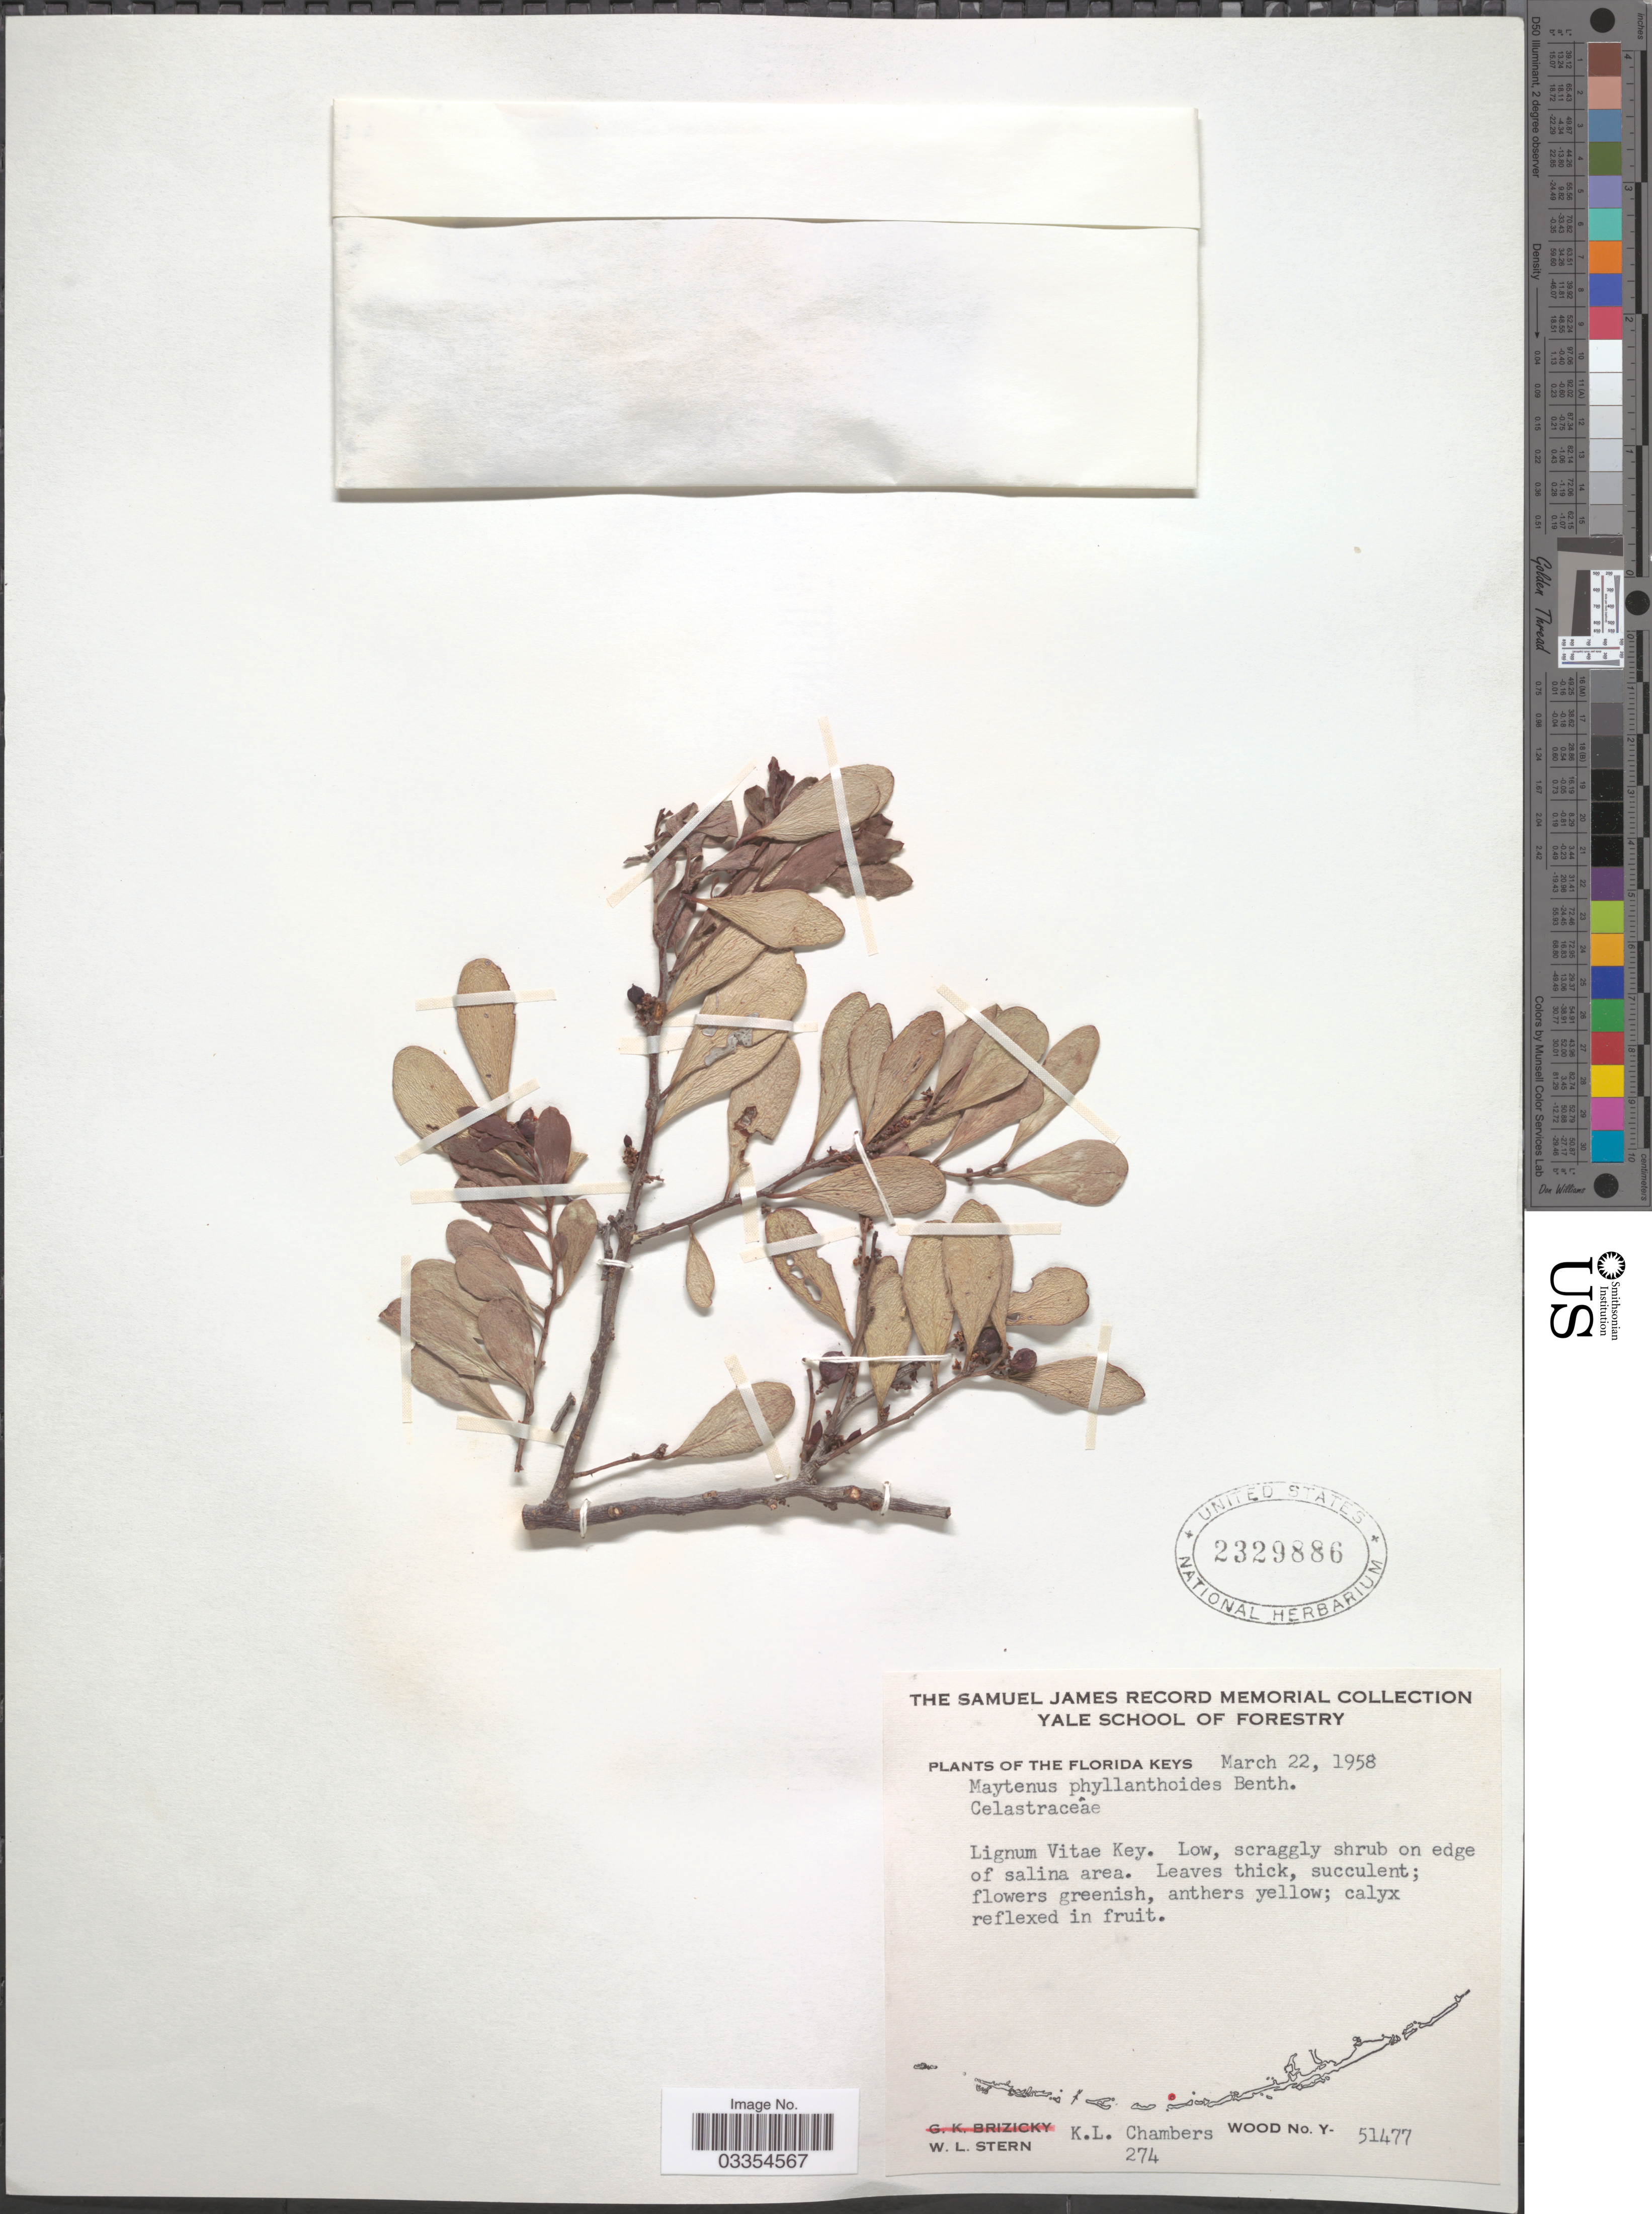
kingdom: Plantae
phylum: Tracheophyta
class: Magnoliopsida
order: Celastrales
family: Celastraceae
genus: Tricerma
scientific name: Tricerma phyllanthoides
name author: (Benth.) Lundell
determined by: Strong, Mark T., (BOT), Smithsonian Institution - National Museum of Natural History (UNITED STATES)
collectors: W. L. Stern & K. Chambers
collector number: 274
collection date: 1958-03-22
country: United States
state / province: Florida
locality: Florida Keys, Lignum Vitae Key.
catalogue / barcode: US 2329886